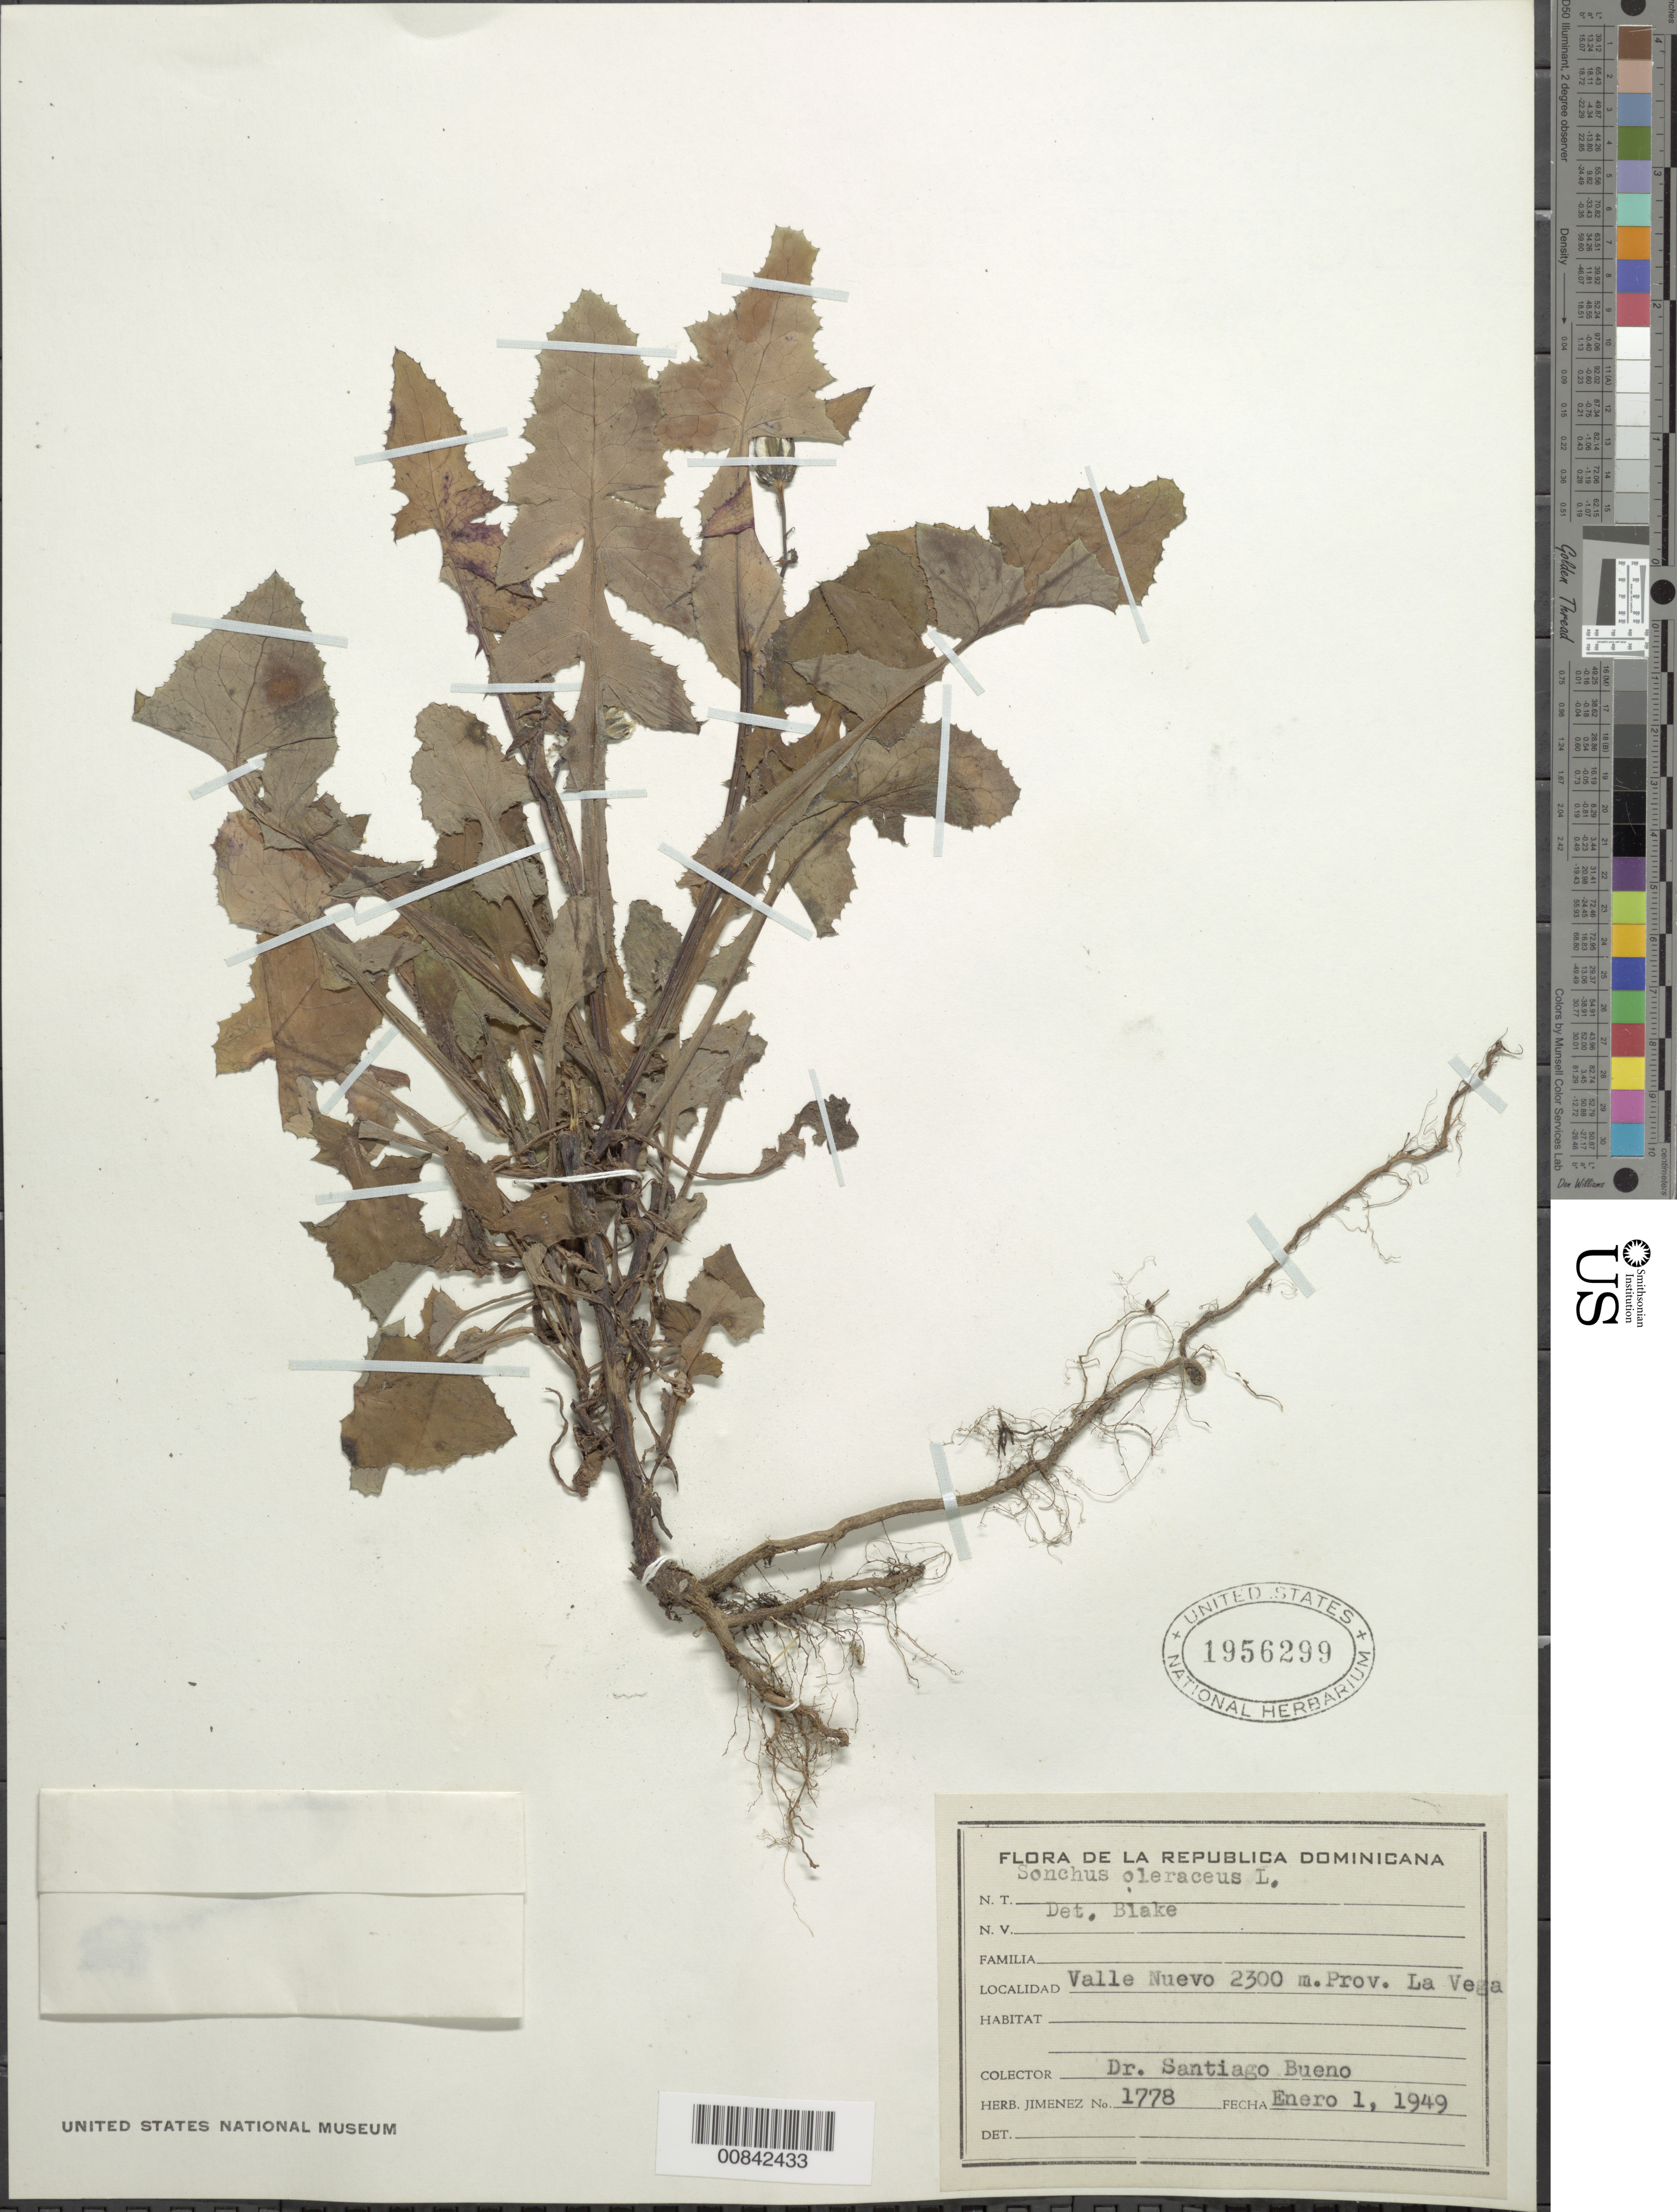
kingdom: Plantae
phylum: Tracheophyta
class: Magnoliopsida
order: Asterales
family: Asteraceae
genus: Sonchus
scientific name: Sonchus oleraceus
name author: L.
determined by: Blake, Sydney F.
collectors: S. Bueno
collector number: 1778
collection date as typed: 01 Jan 1949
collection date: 1949-01-01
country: Dominican Republic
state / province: La Vega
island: Hispaniola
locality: Valle Nuevo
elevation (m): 2300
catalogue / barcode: US 1956299